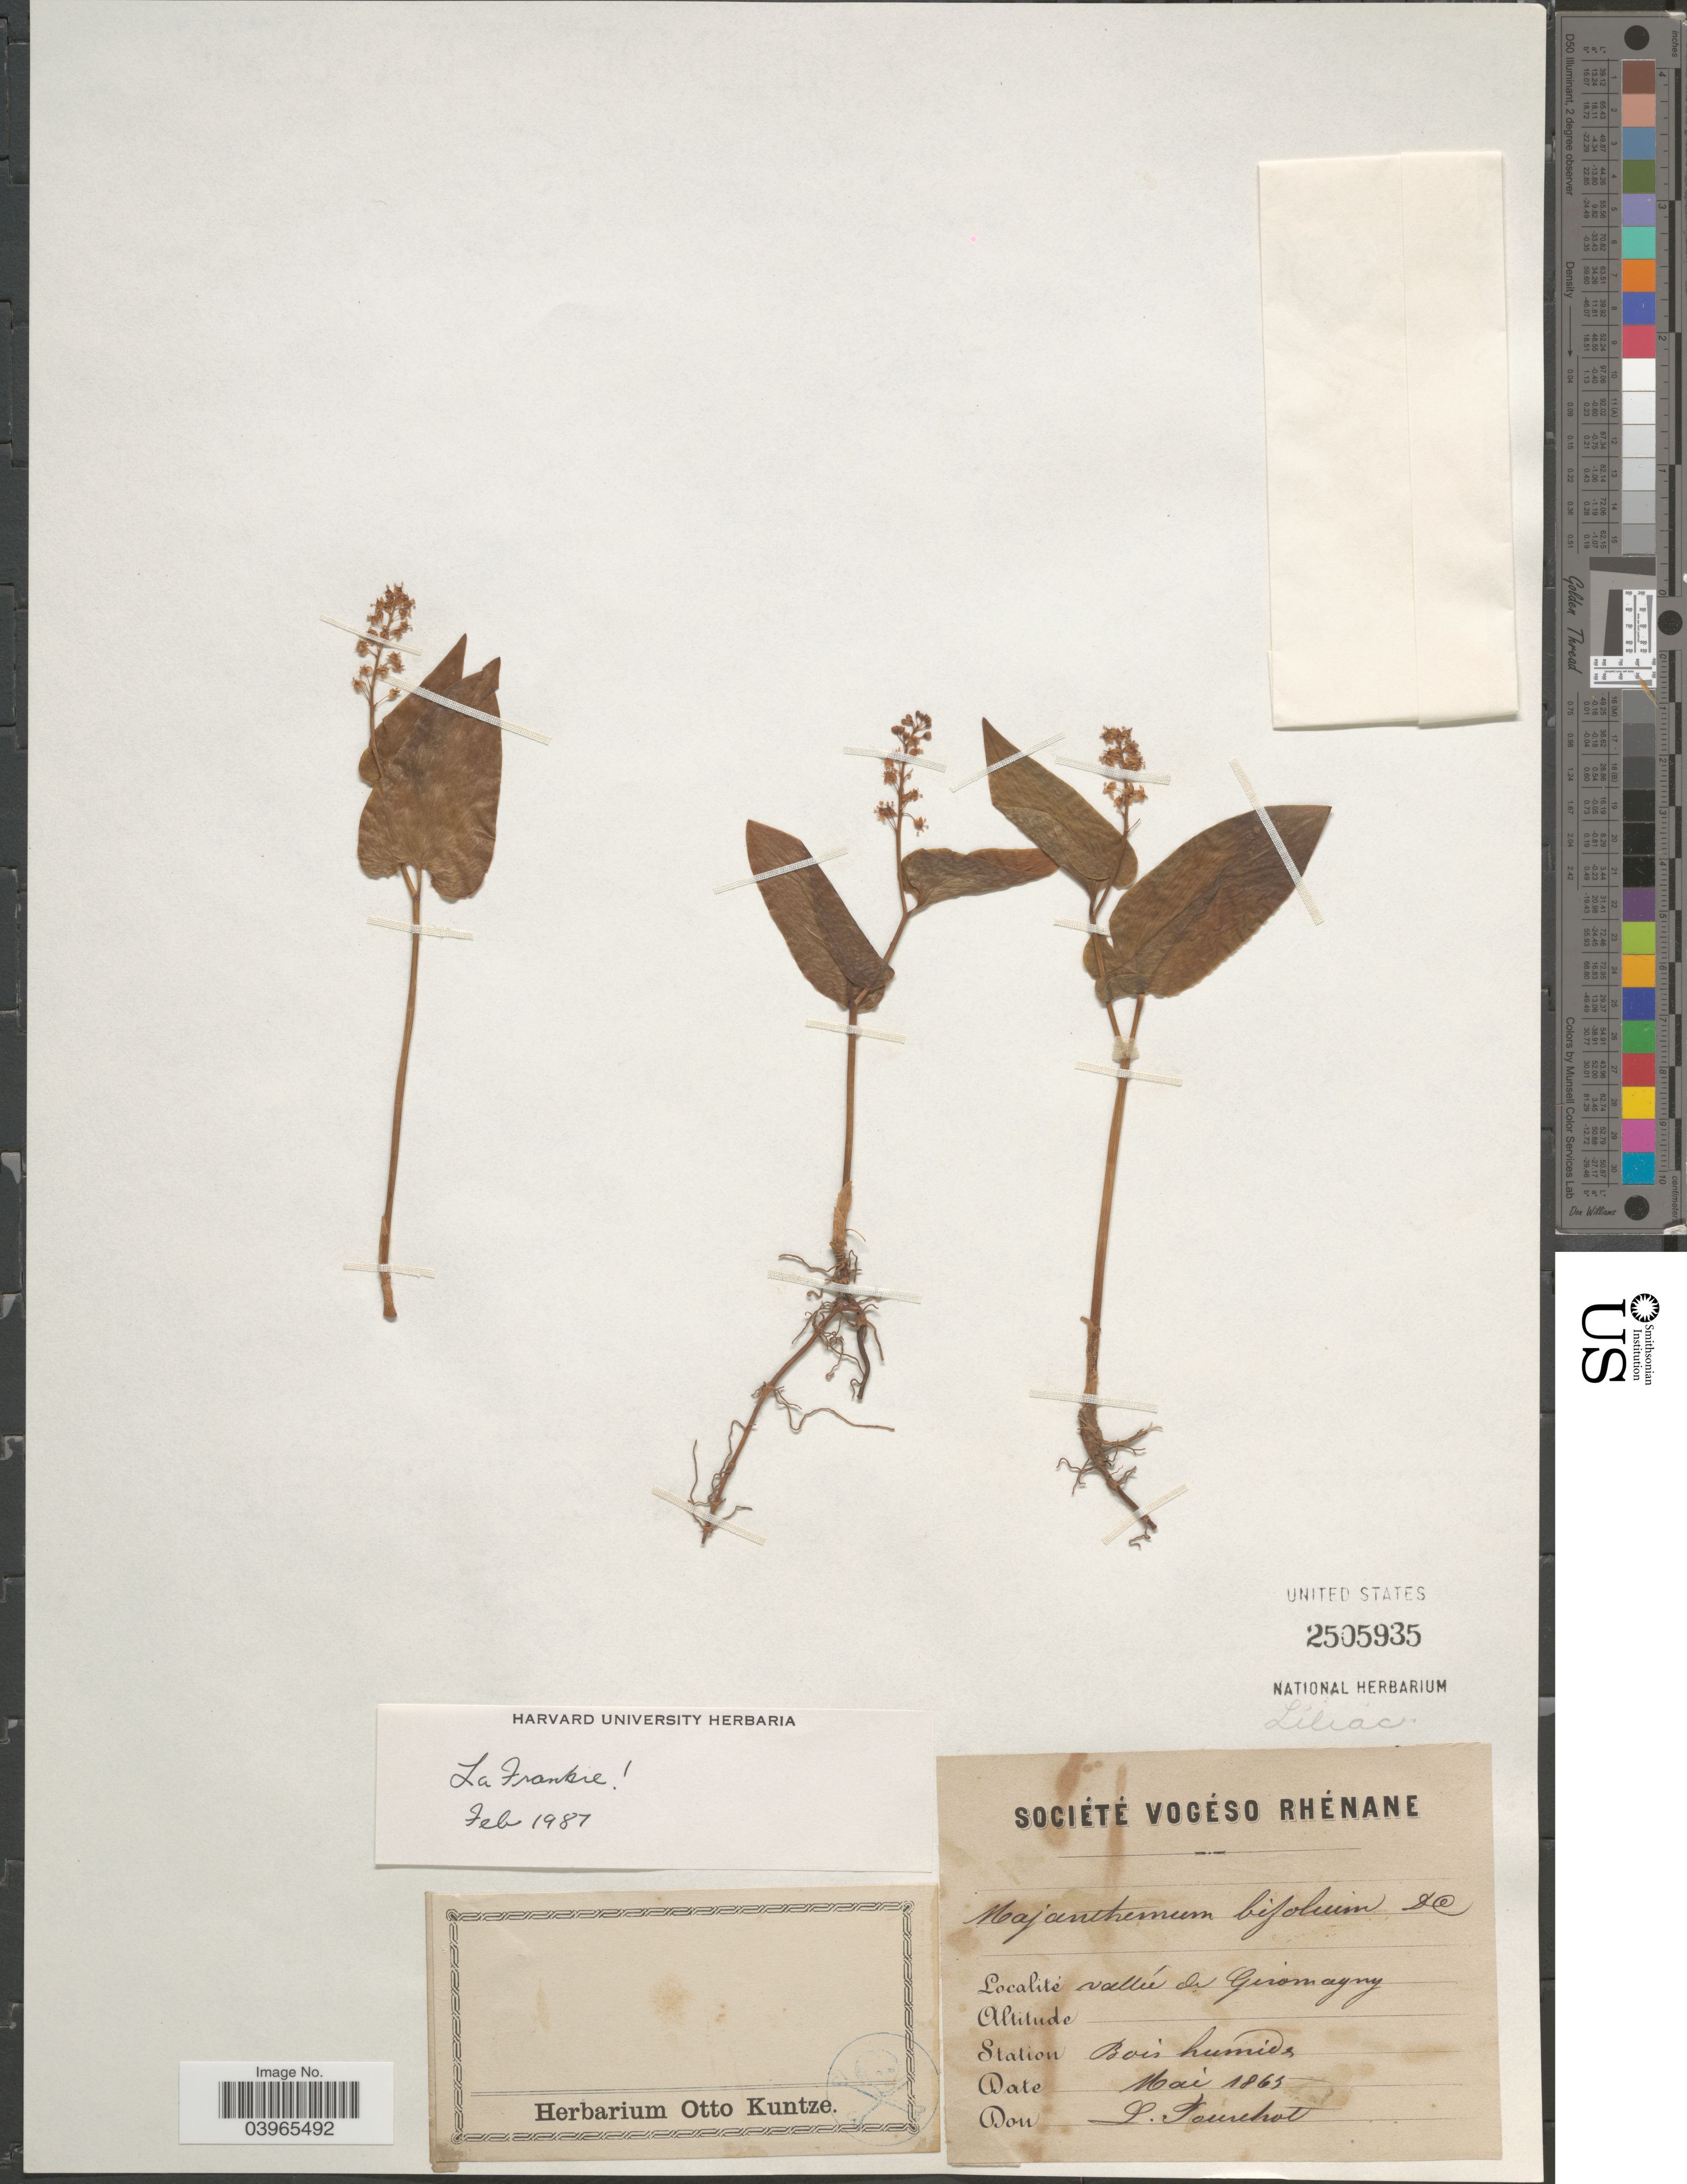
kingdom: Plantae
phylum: Tracheophyta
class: Liliopsida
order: Asparagales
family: Asparagaceae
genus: Maianthemum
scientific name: Maianthemum bifolium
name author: (L.) F.W. Schmidt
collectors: L. Pourchot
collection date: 1863-05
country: France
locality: Vallée de Giromagny.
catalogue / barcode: US 2505935